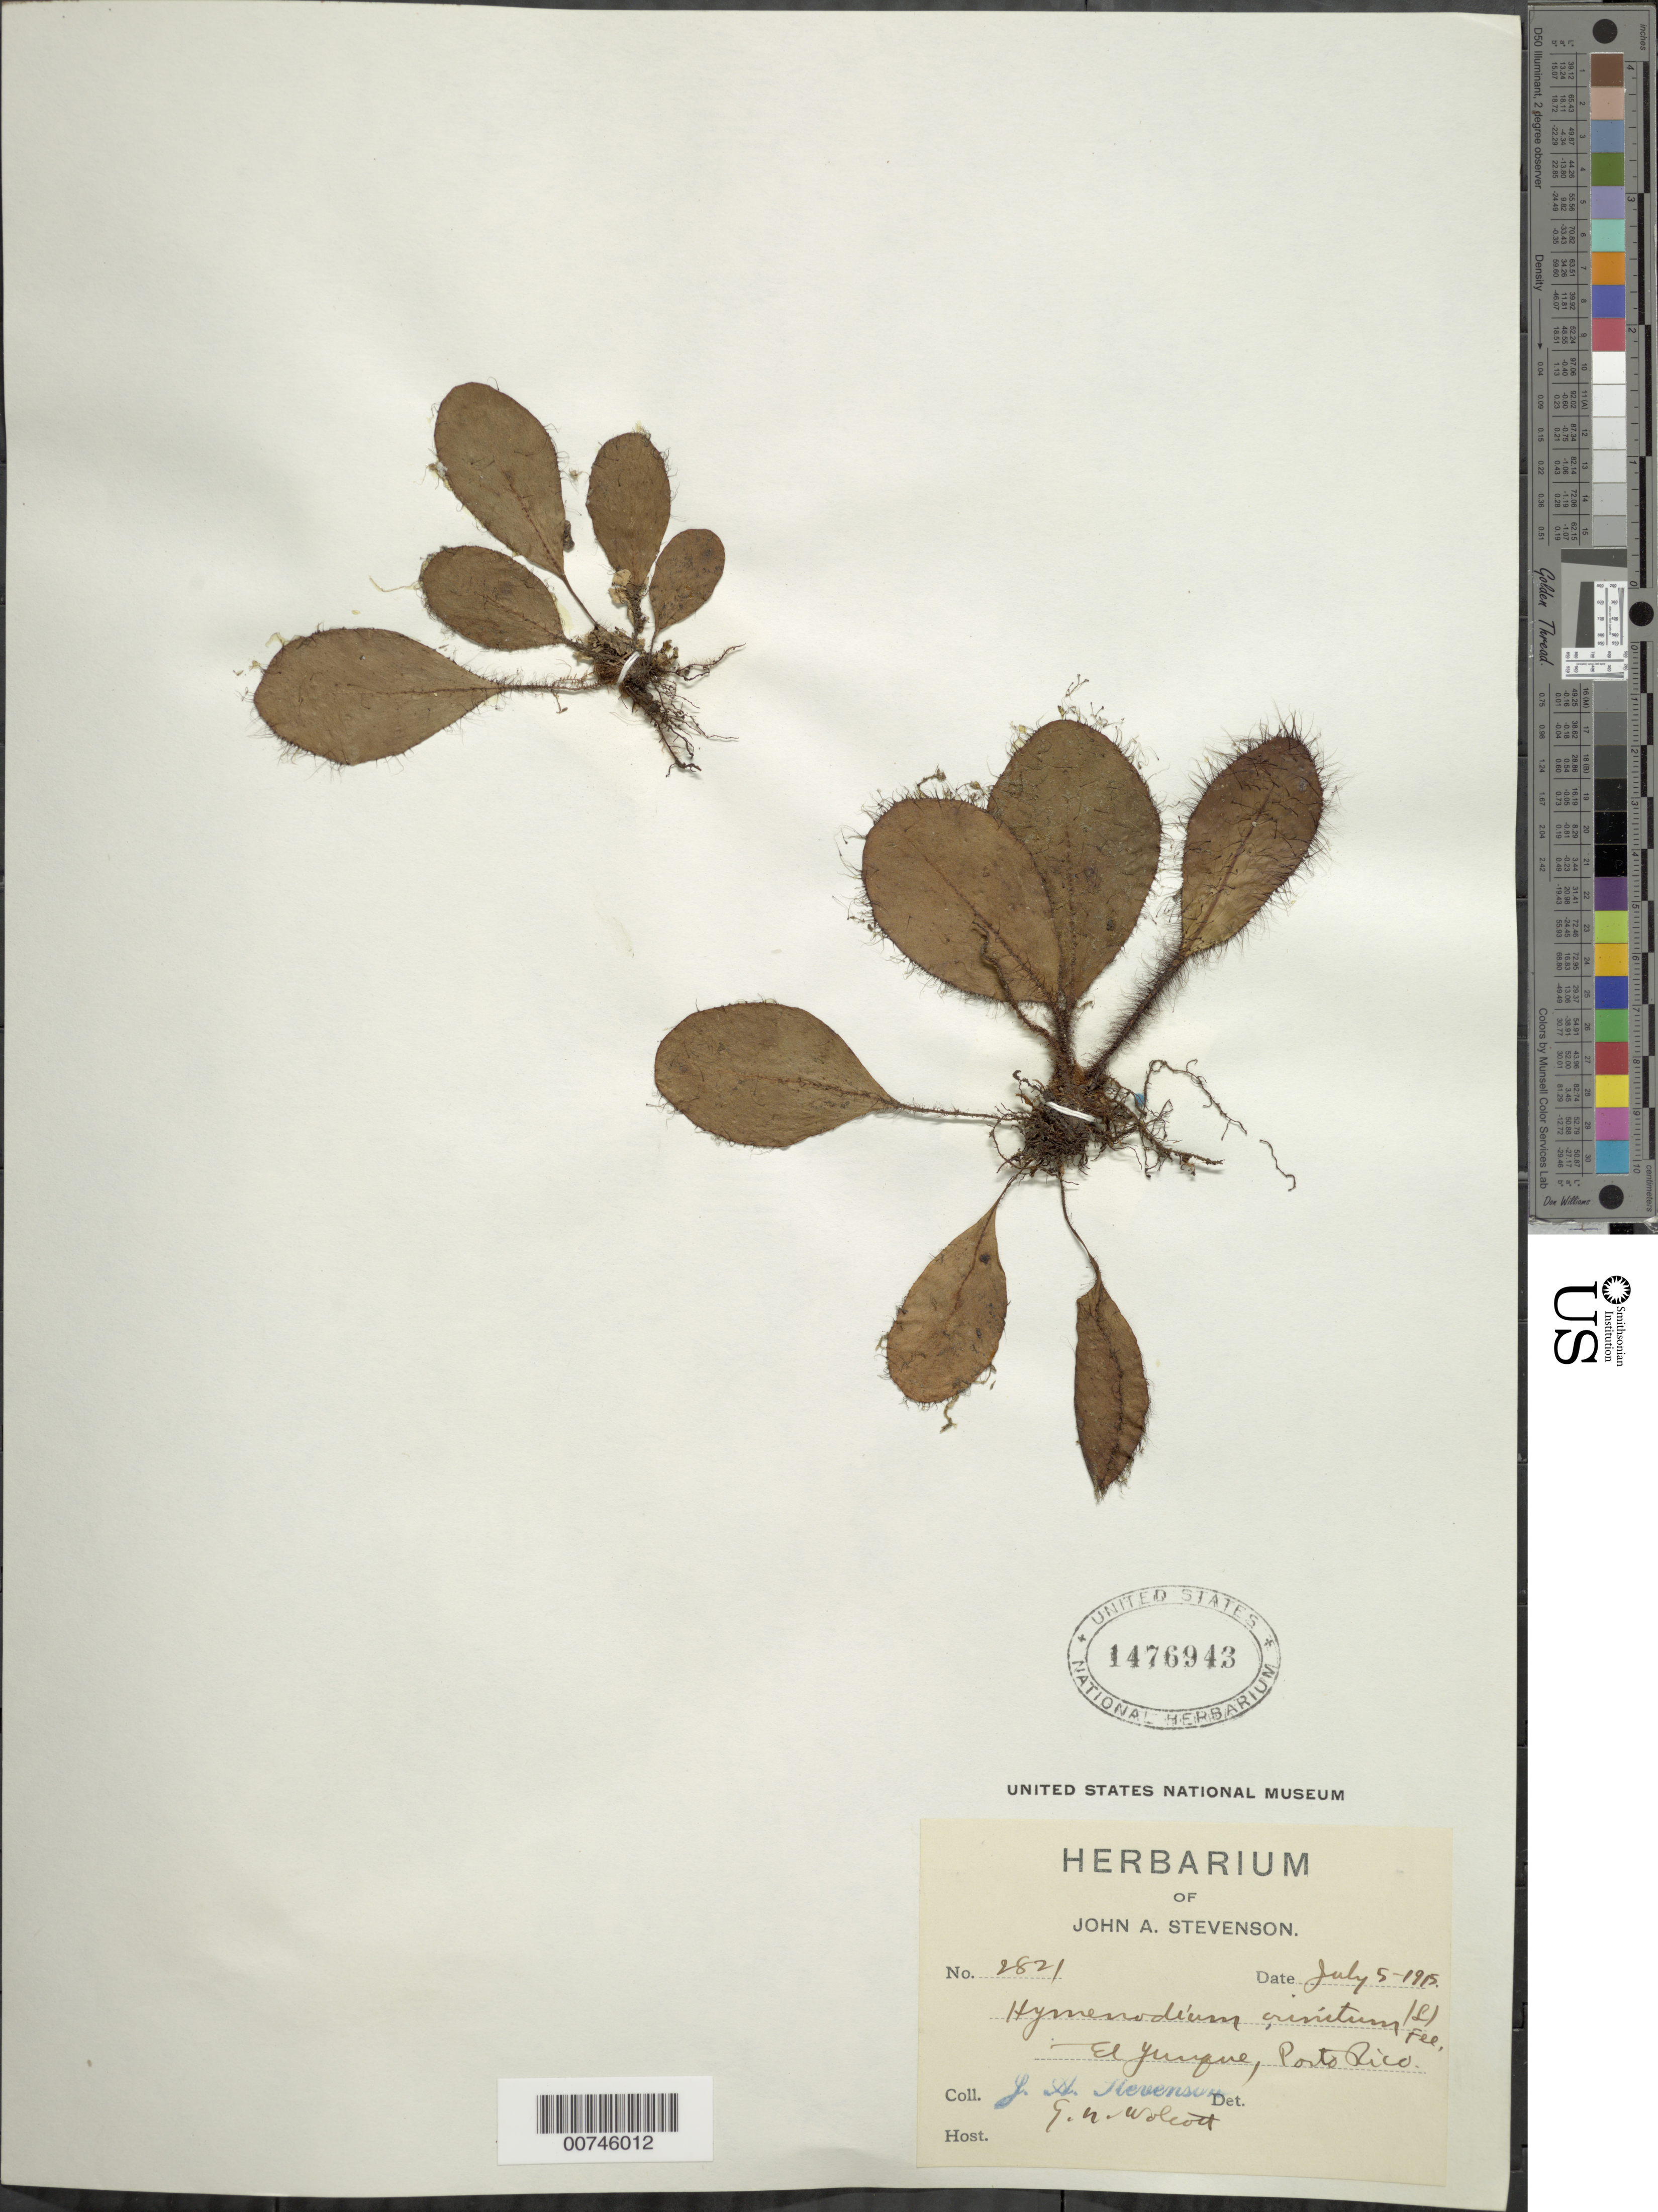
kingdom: Plantae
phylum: Tracheophyta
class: Polypodiopsida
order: Polypodiales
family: Dryopteridaceae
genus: Elaphoglossum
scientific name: Elaphoglossum crinitum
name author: (L.) Christ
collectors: J. Stevenson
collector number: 2821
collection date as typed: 1915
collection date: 1915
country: Puerto Rico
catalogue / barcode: US 1476943